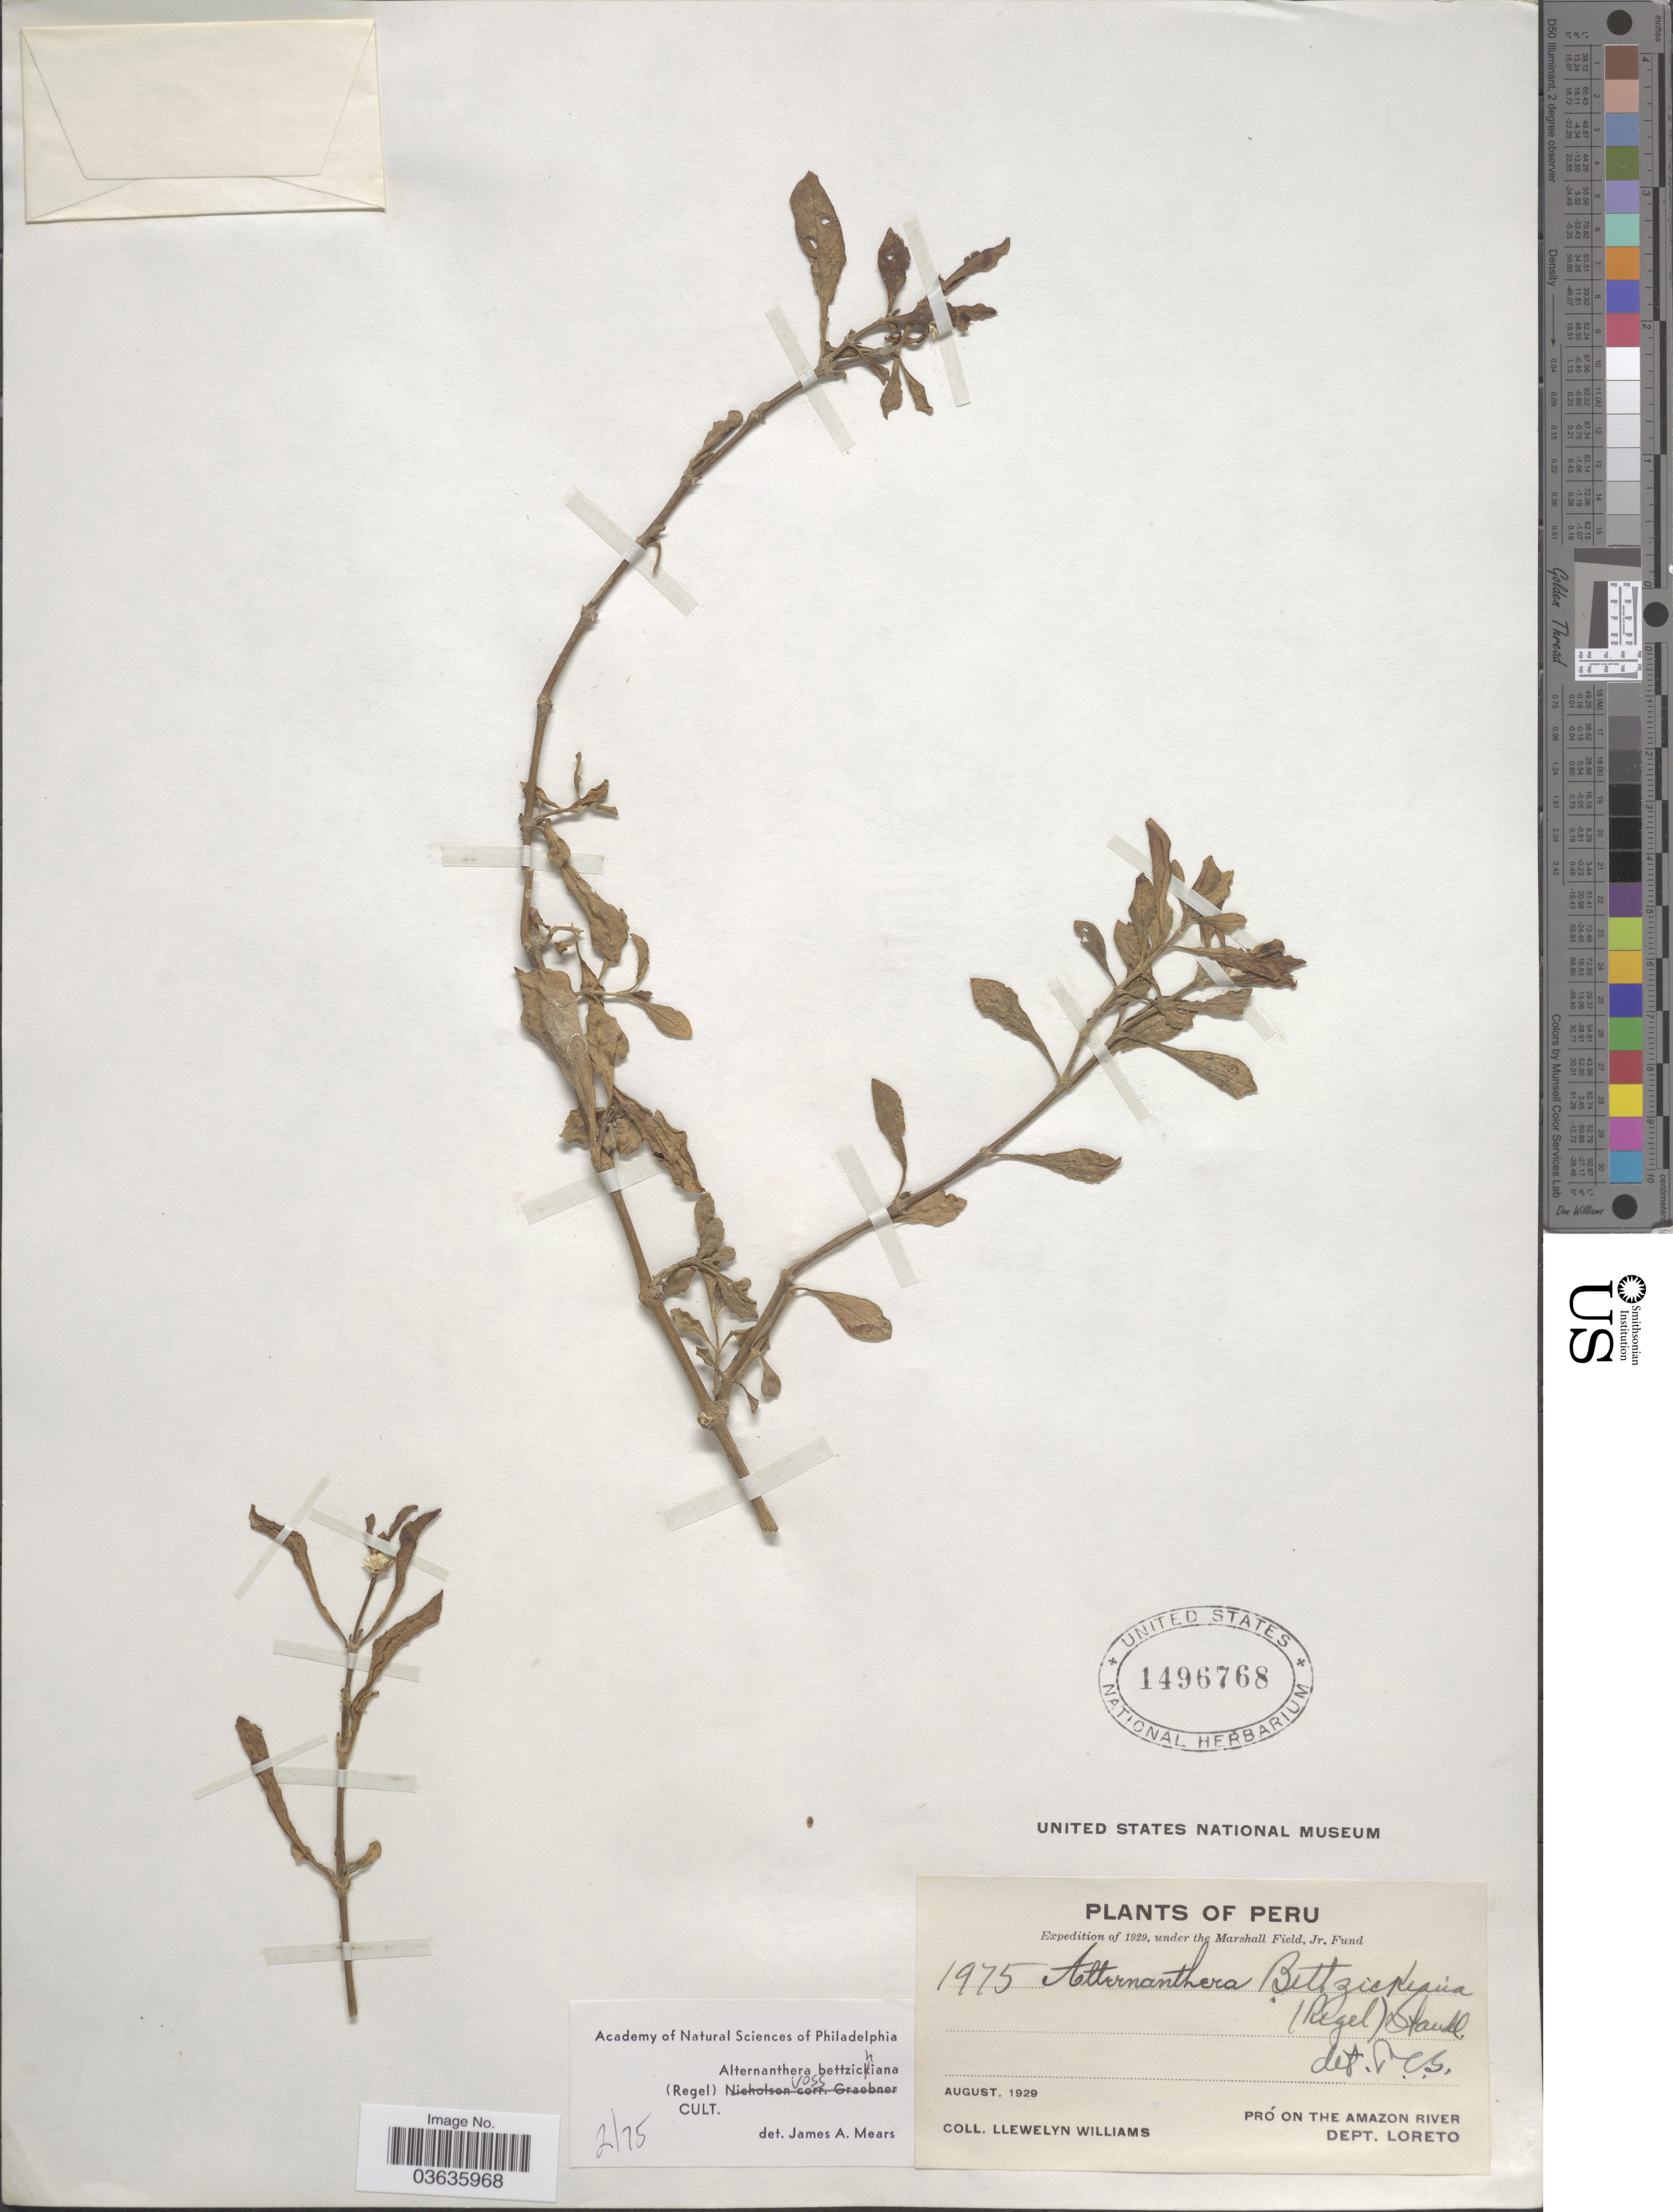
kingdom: Plantae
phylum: Tracheophyta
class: Magnoliopsida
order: Caryophyllales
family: Amaranthaceae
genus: Alternanthera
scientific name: Alternanthera bettzickiana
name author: (Regel) G. Nicholson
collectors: Ll. Williams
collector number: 1975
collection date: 1929-08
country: Peru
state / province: Loreto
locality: Pró on the Amazon River. Dept. Loreto.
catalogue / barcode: US 1496768